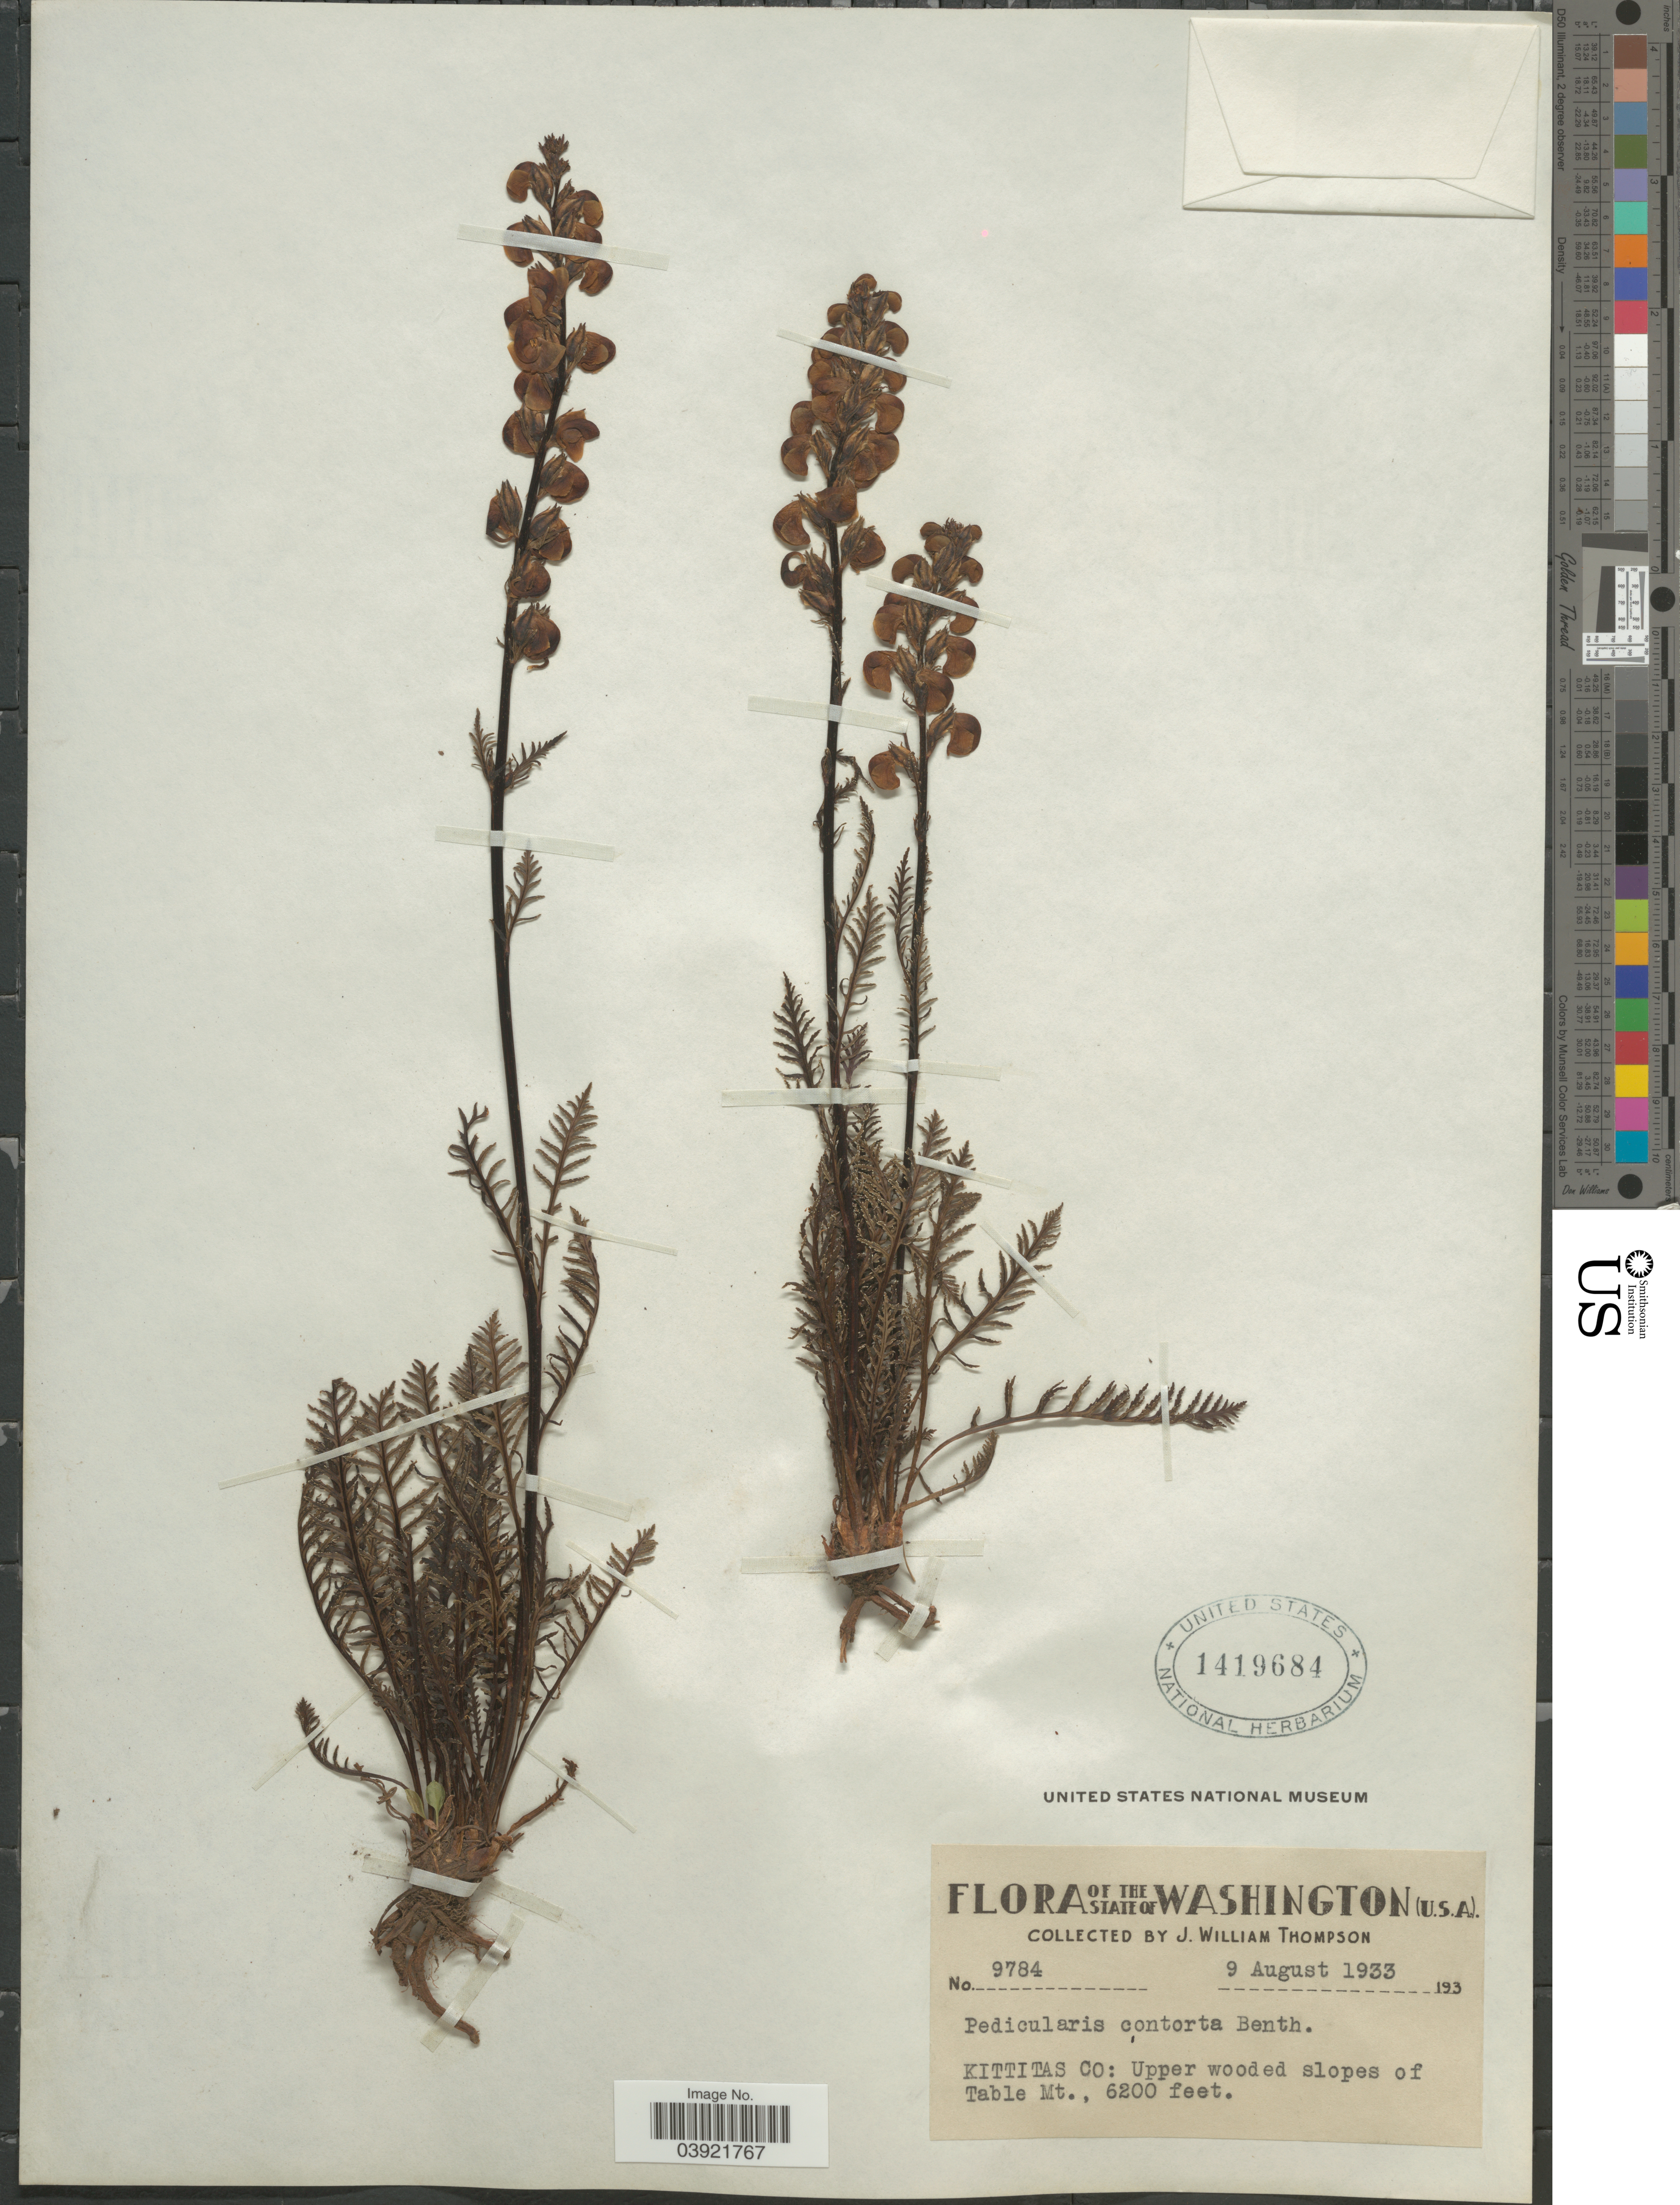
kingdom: Plantae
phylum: Tracheophyta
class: Magnoliopsida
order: Lamiales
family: Orobanchaceae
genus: Pedicularis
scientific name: Pedicularis contorta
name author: Benth.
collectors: J. W. Thompson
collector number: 9784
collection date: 1933-08-09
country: United States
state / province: Washington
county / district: Kittitas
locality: Kittitas Co: Upper wooded slopes of Table Mt.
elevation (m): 1890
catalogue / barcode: US 1419684